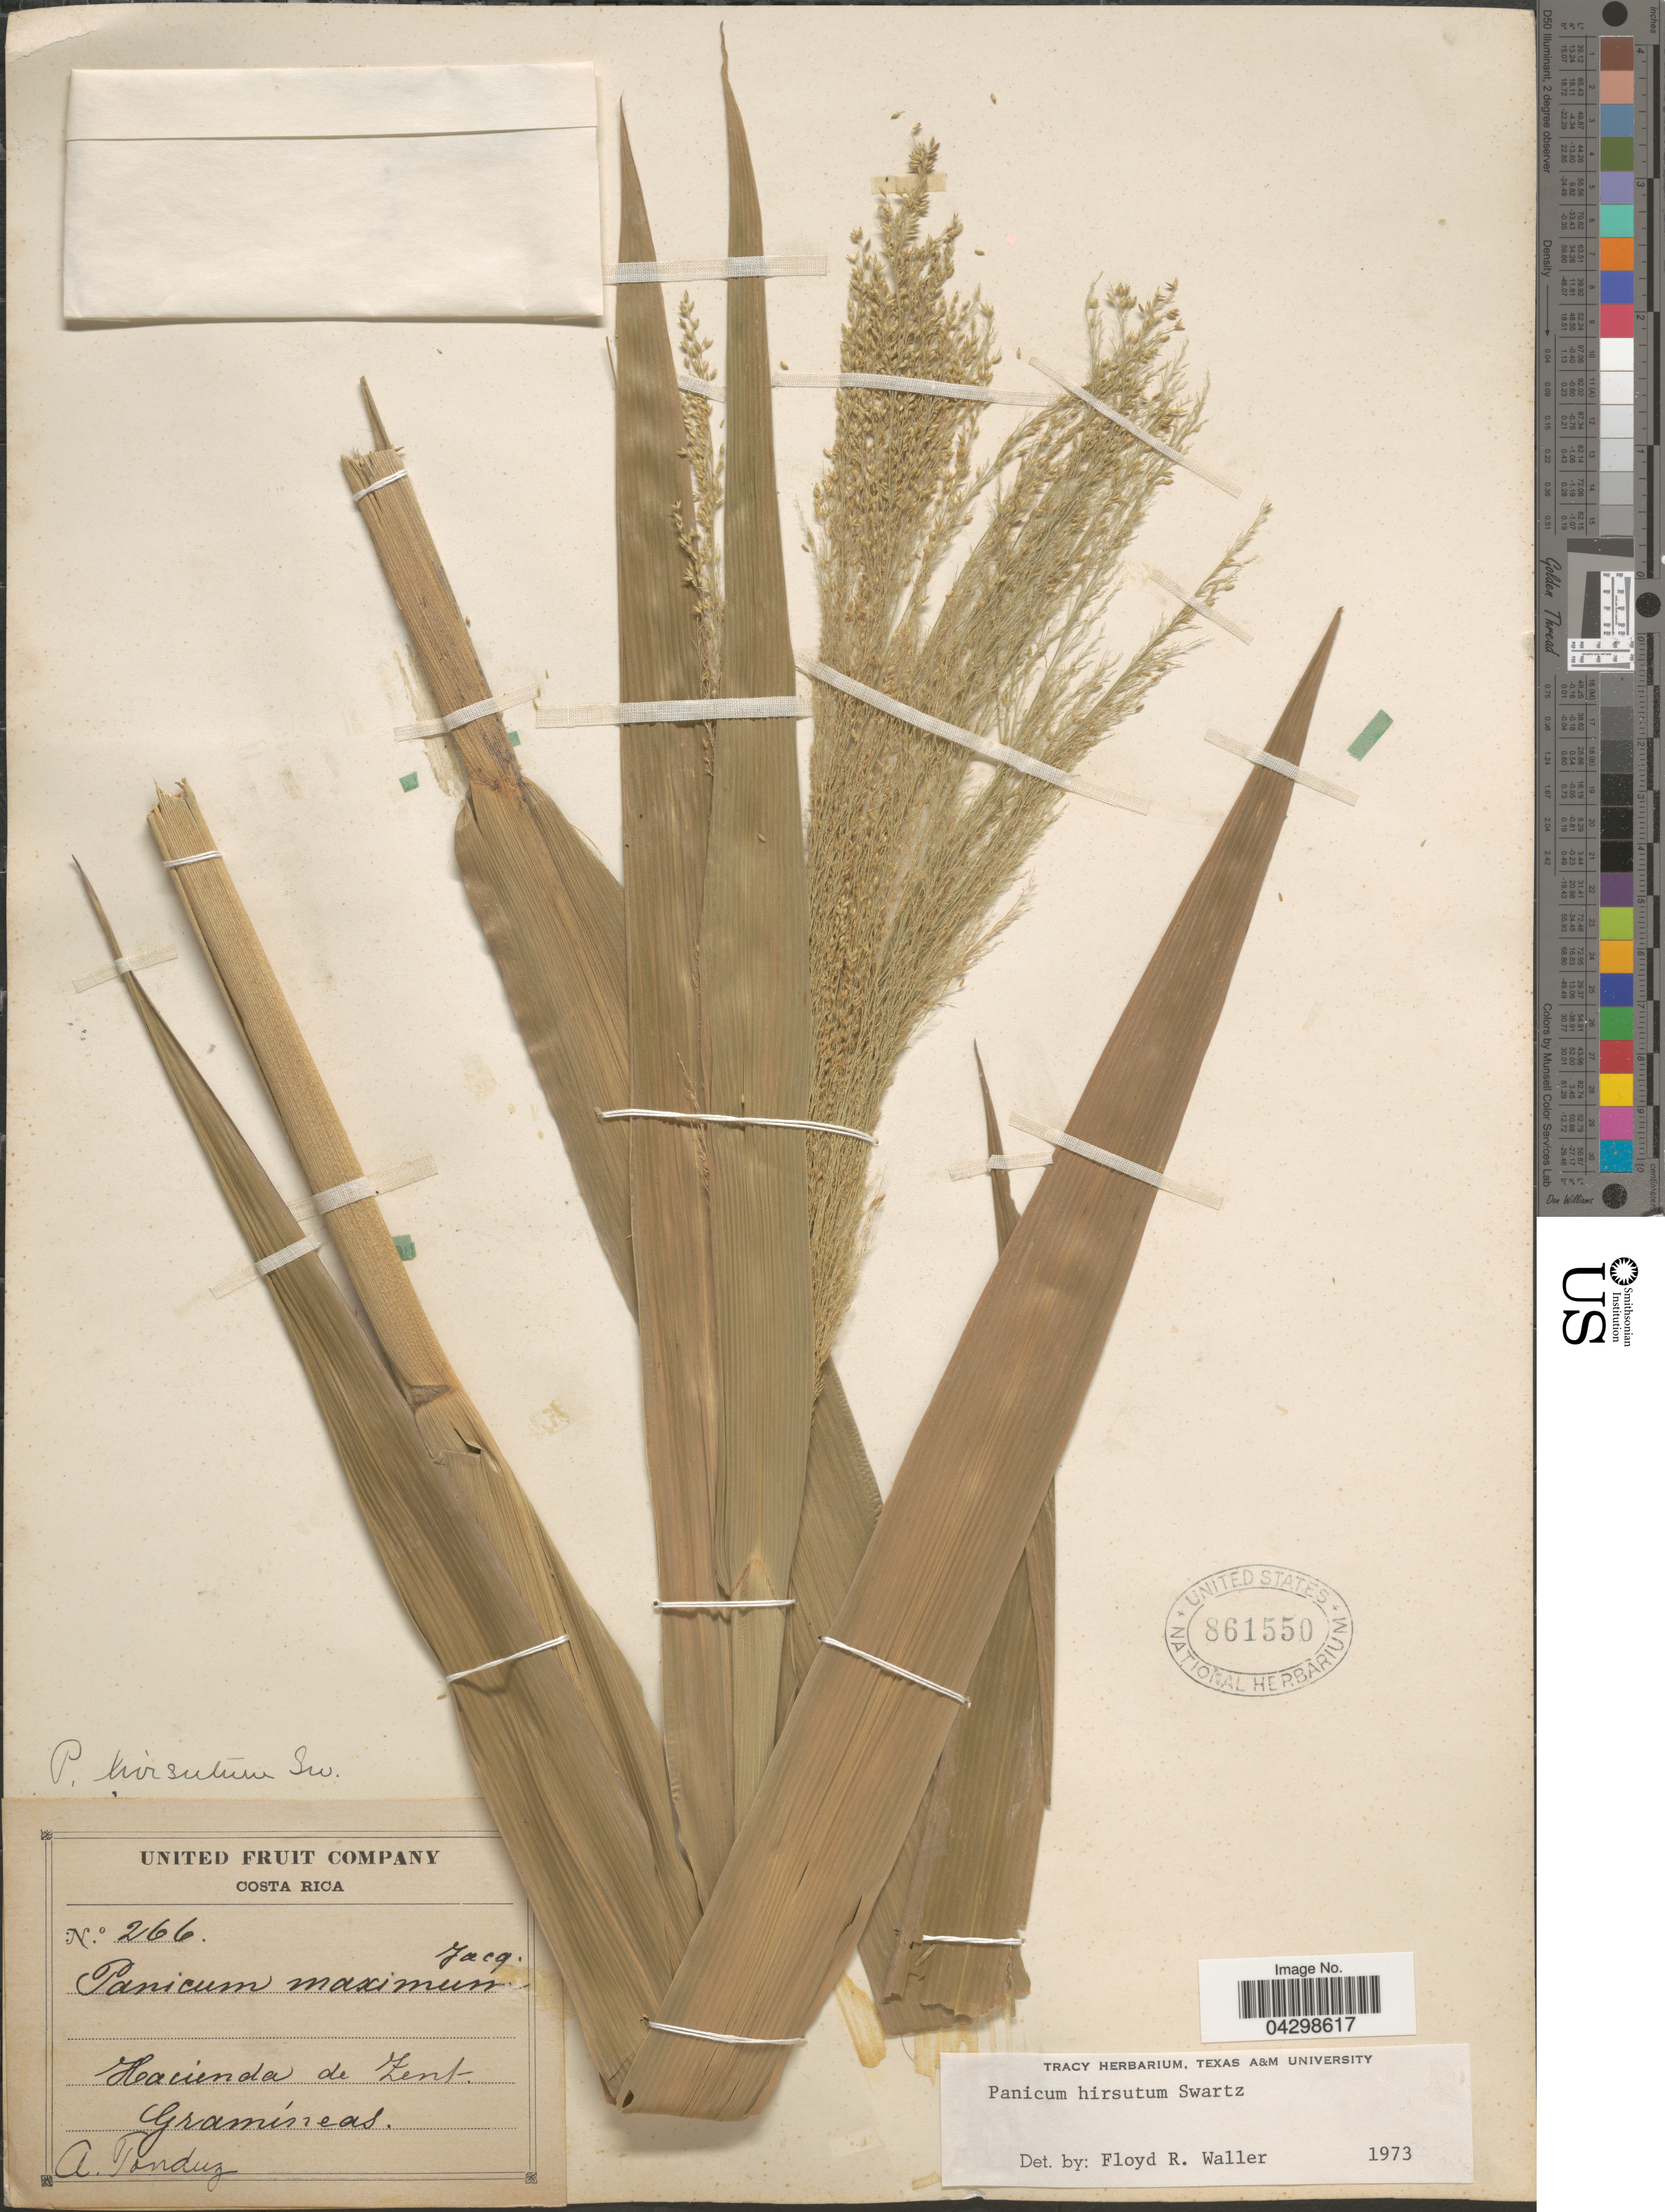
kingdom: Plantae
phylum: Tracheophyta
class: Liliopsida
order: Poales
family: Poaceae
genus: Panicum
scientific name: Panicum hirsutum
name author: Sw.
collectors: A. Tonduz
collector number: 266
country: Costa Rica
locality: Hacienda de Zent.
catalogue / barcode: US 861550